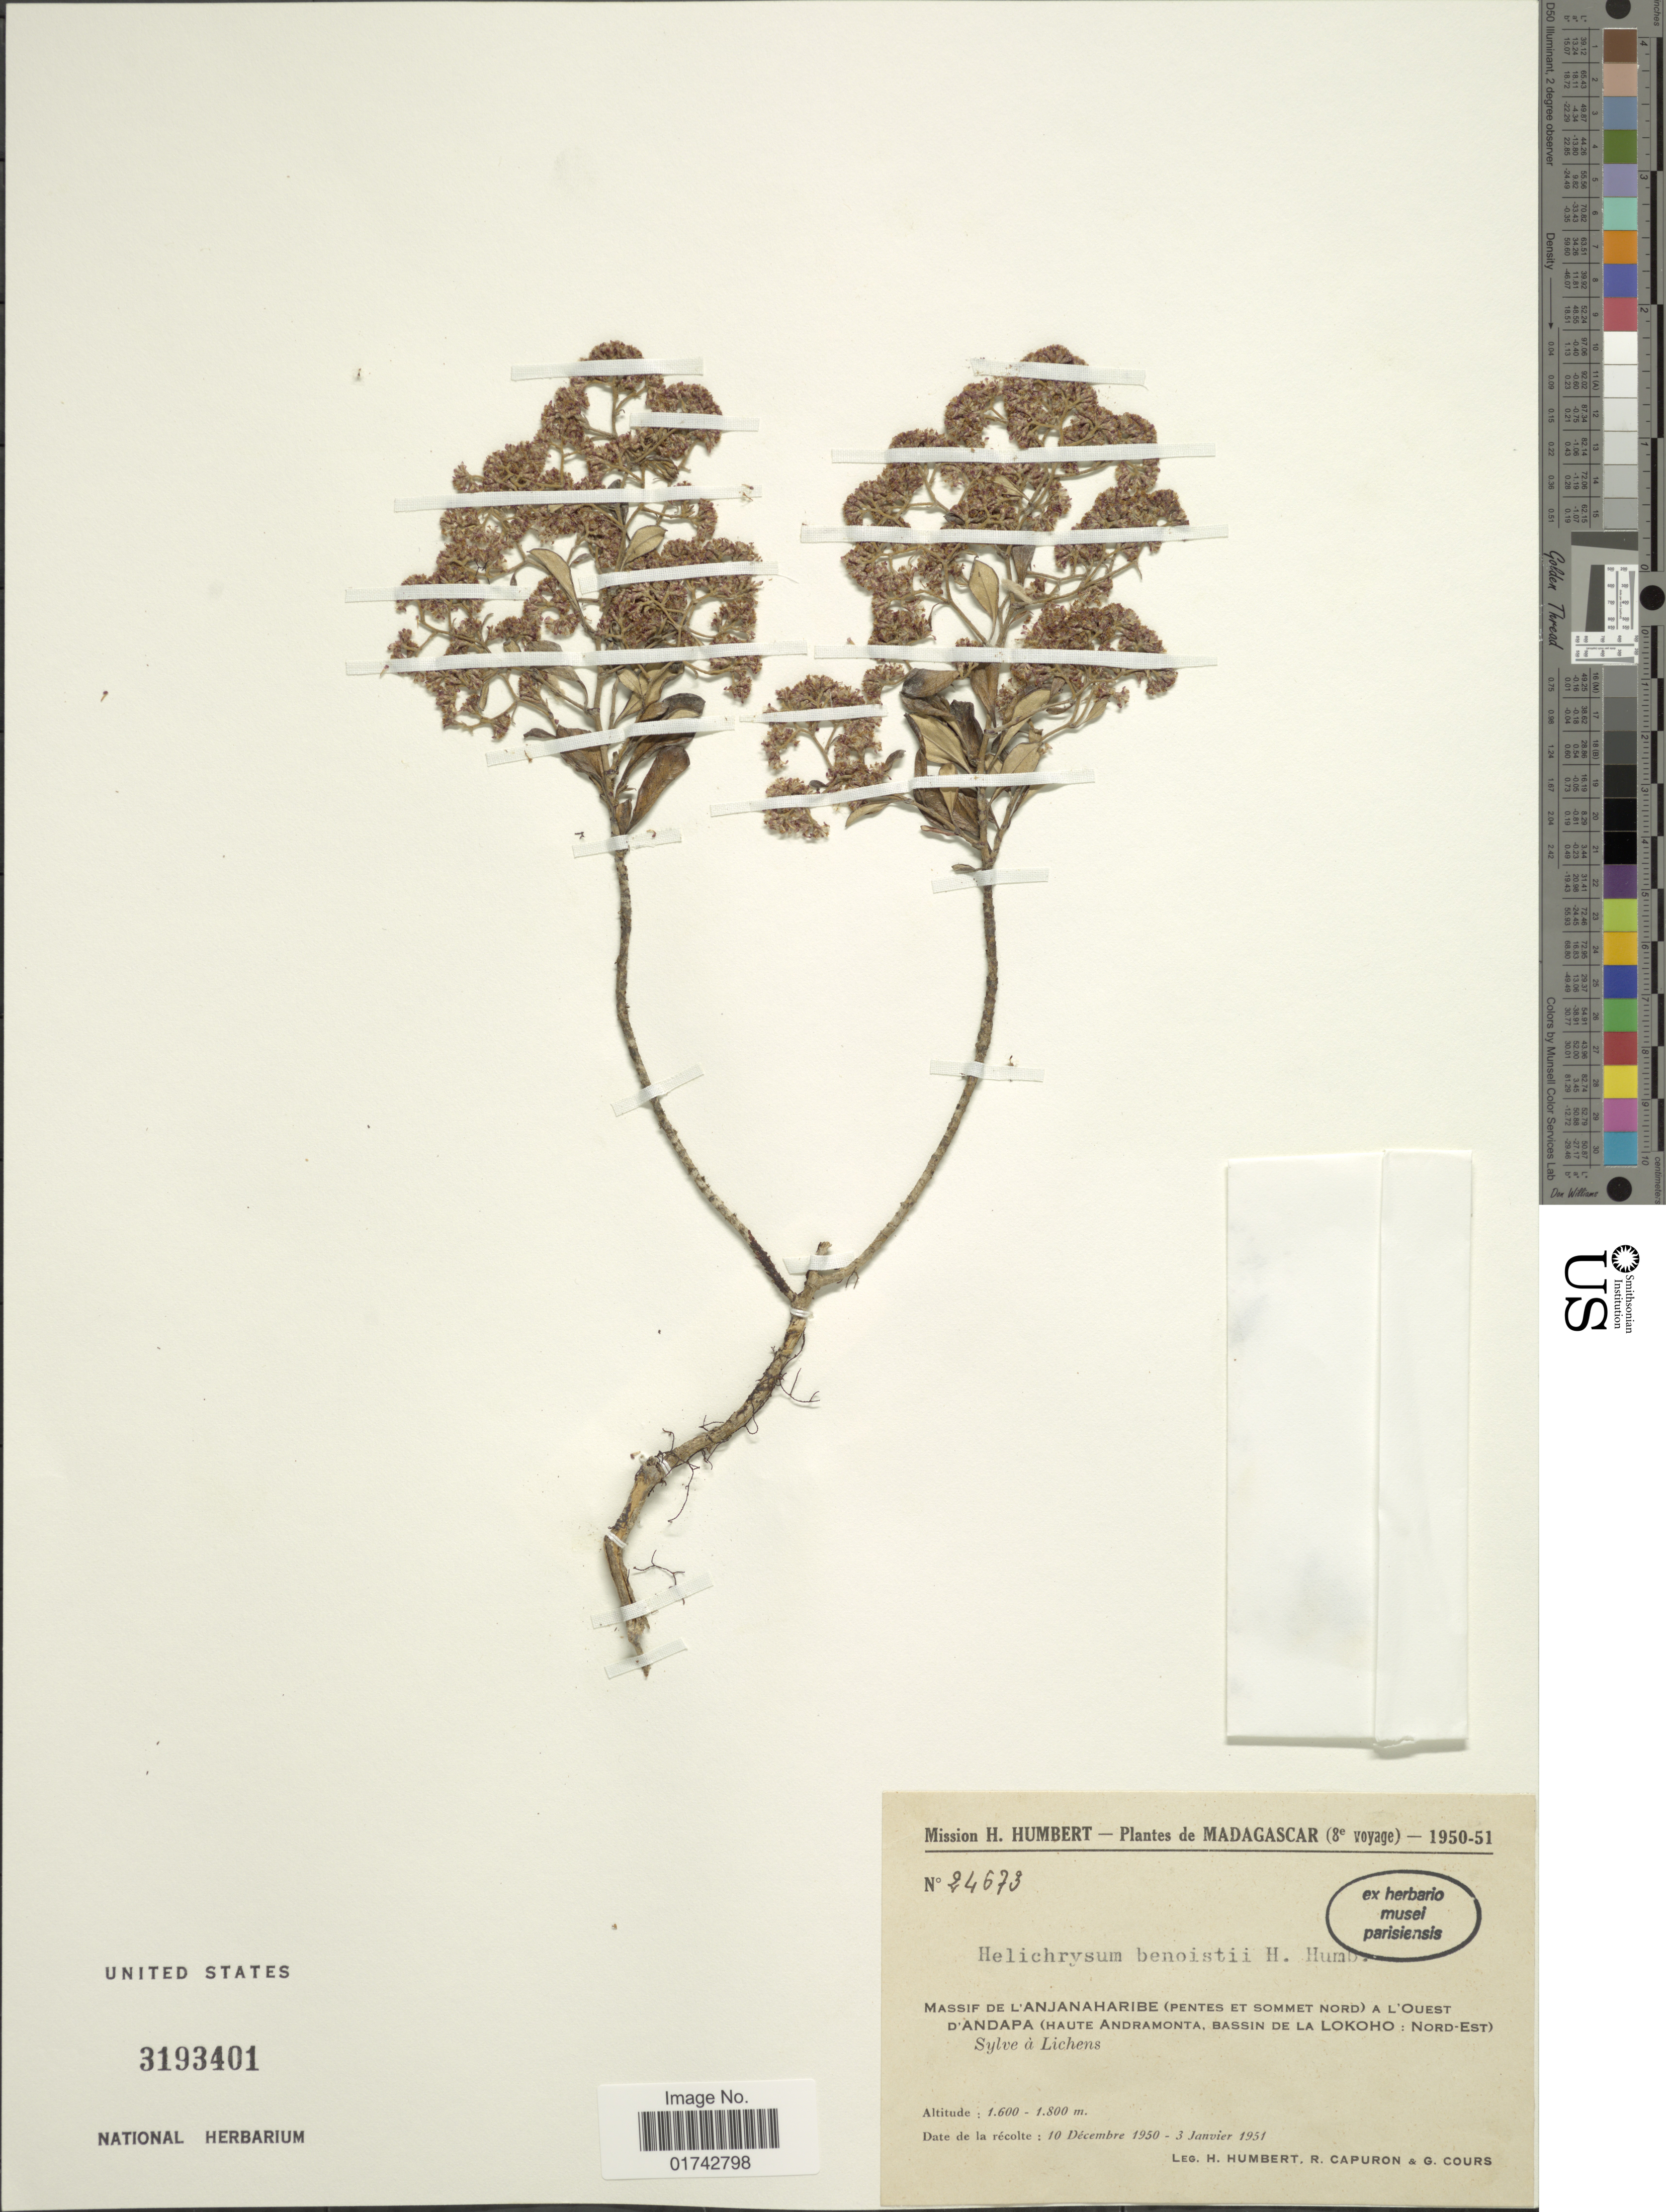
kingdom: Plantae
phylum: Tracheophyta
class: Magnoliopsida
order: Asterales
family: Asteraceae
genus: Helichrysum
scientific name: Helichrysum benoistii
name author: Humbert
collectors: H. Humbert, R. Capuron & G. Cours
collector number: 24573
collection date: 1950-12-10/1951-01-03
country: Madagascar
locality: Massif de L'Anjanaharibe (pentes et sommet nord) a L'Ouest D'Andapa (haute Andramonta, bassin de La Lokoho: Nord-Est)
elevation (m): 1600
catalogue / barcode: US 3193401